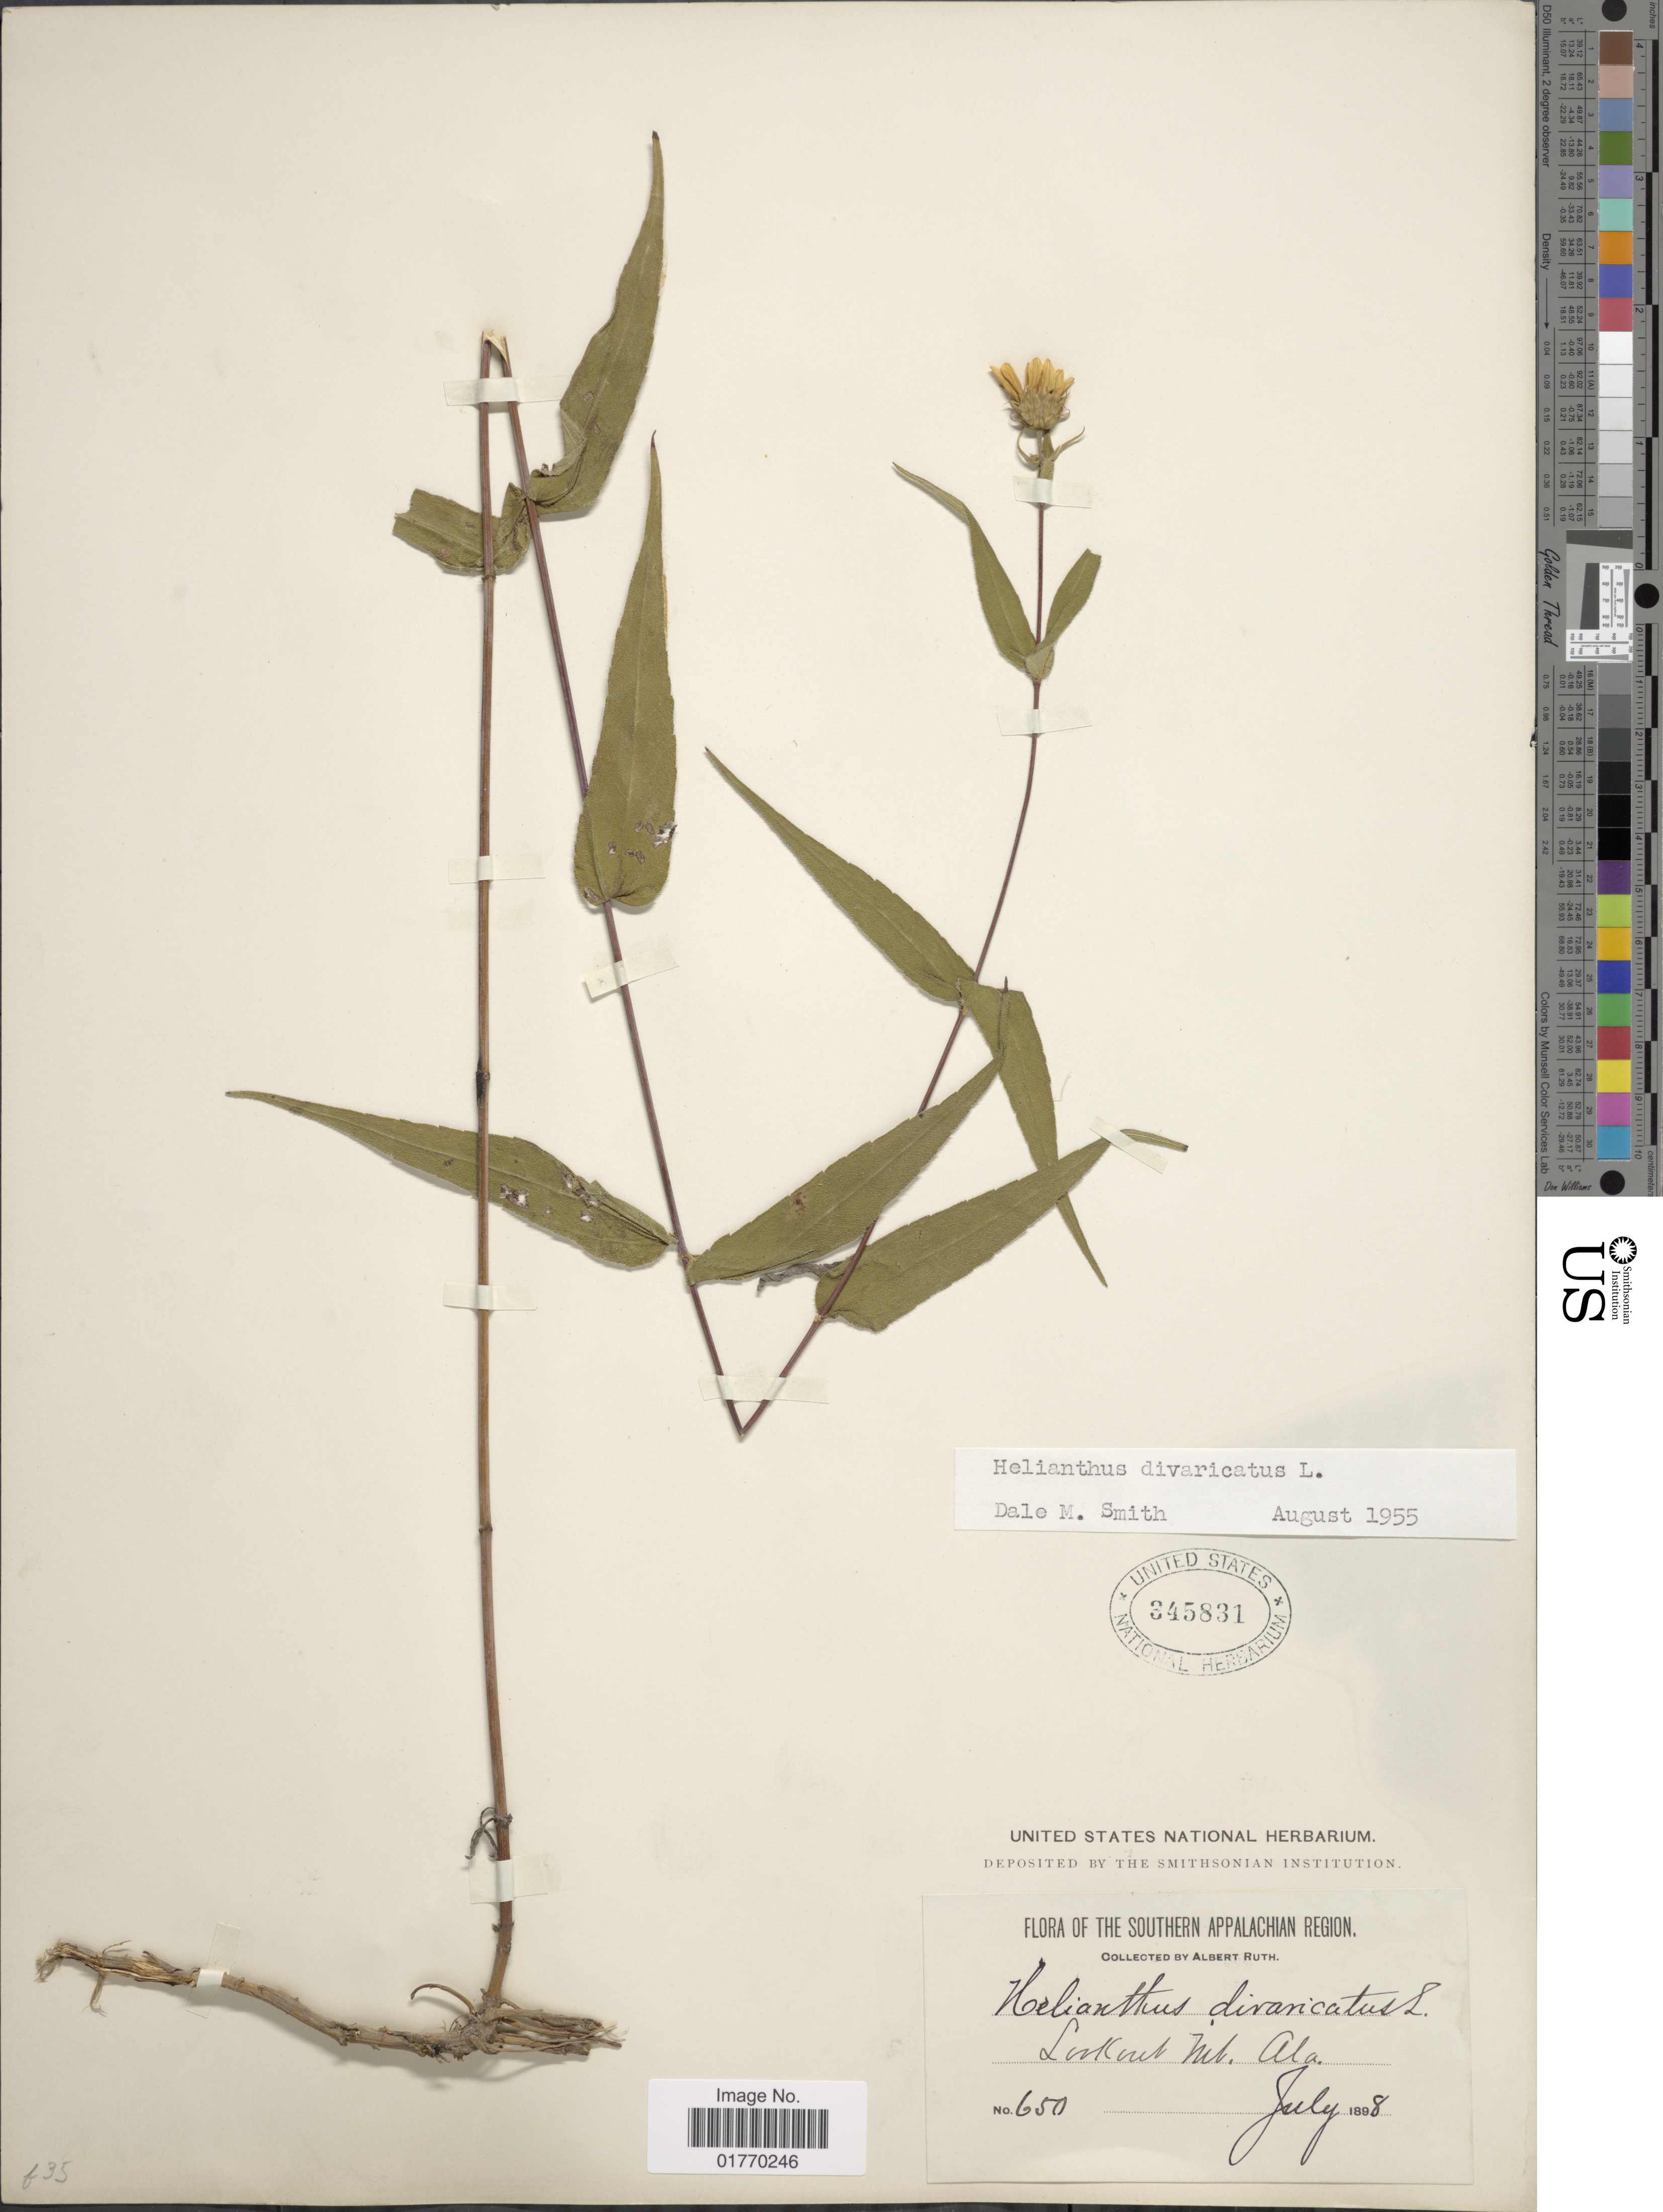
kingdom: Plantae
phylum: Tracheophyta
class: Magnoliopsida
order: Asterales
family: Asteraceae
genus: Helianthus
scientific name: Helianthus divaricatus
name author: L.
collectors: A. Ruth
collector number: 650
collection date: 1898-07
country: United States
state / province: Alabama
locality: The Southern Appalachian Region, Lookout Mt. Ala.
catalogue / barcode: US 345831